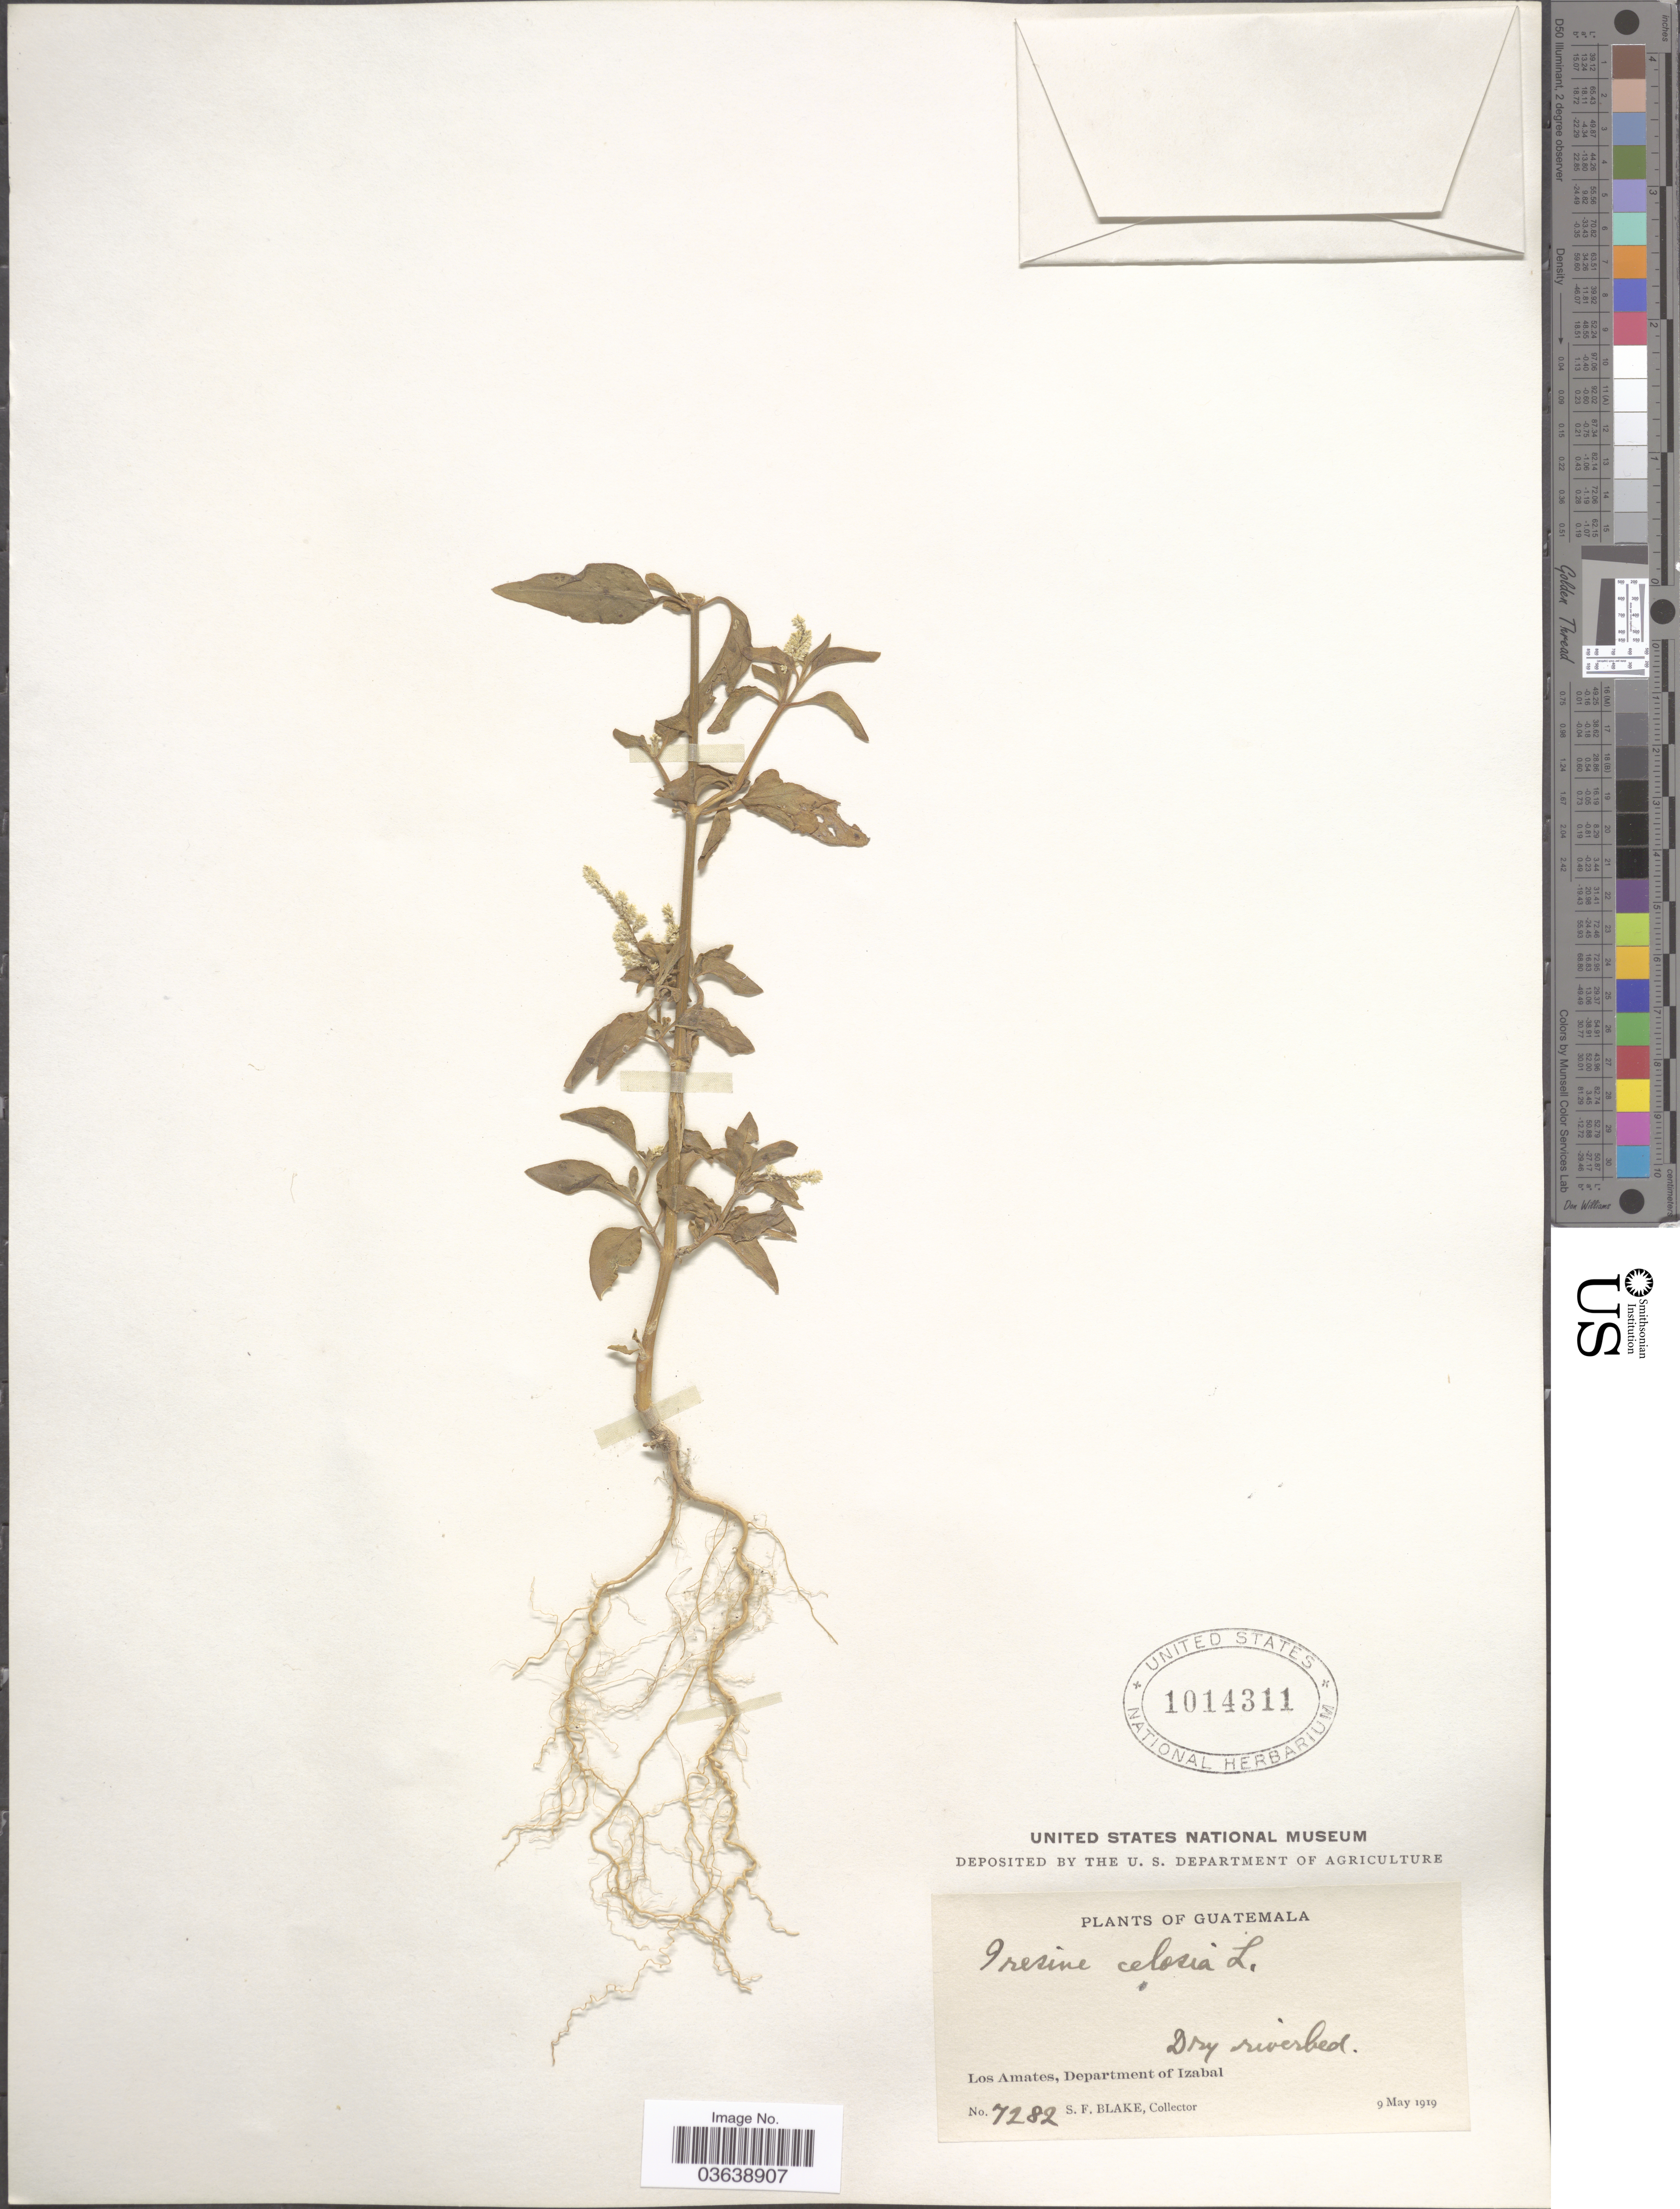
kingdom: Plantae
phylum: Tracheophyta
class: Magnoliopsida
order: Caryophyllales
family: Amaranthaceae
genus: Iresine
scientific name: Iresine celosia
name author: L.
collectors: S. Blake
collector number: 7282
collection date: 1919-05-09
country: Guatemala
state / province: Izabal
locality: Dry riverbed. Los Amates, Department of Izabal.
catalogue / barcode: US 1014311